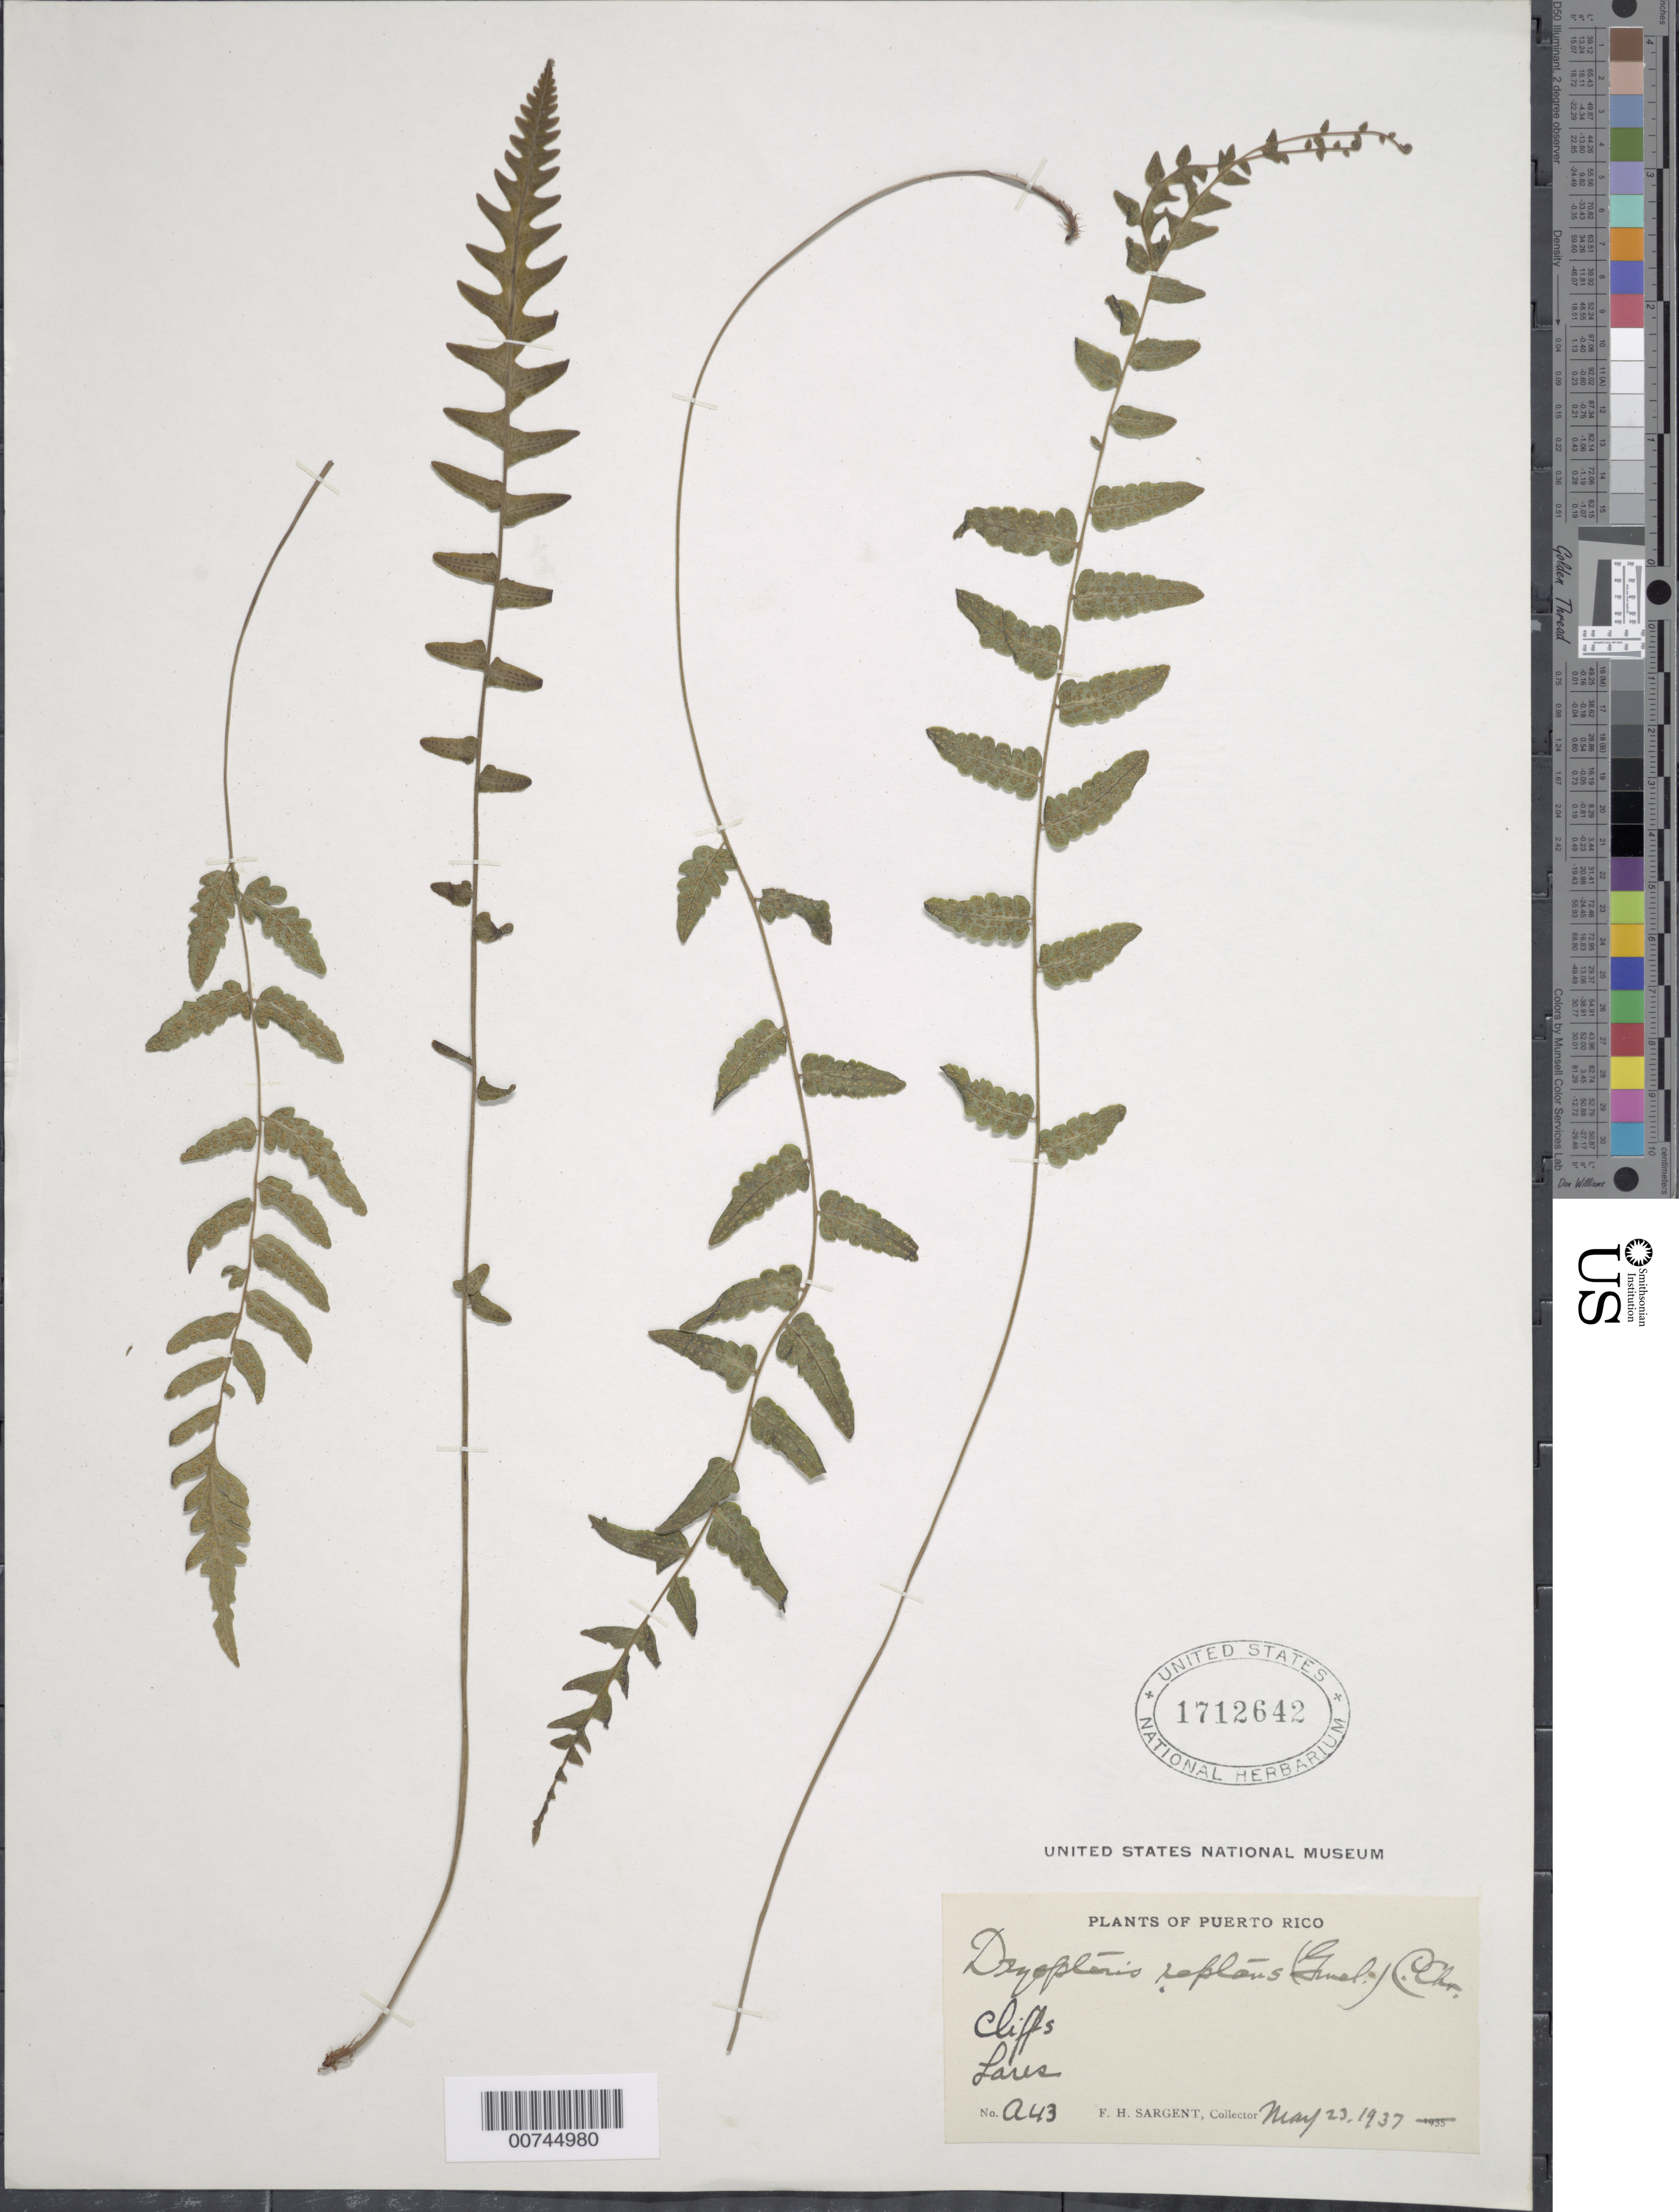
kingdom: Plantae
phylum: Tracheophyta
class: Polypodiopsida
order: Polypodiales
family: Thelypteridaceae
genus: Goniopteris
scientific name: Goniopteris reptans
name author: (J.F. Gmel.) C. Presl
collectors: F. H. Sargent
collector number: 43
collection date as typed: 23 May 1937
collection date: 1937-05-23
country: Puerto Rico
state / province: Lares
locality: Lares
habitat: Cliff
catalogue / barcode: US 1712642